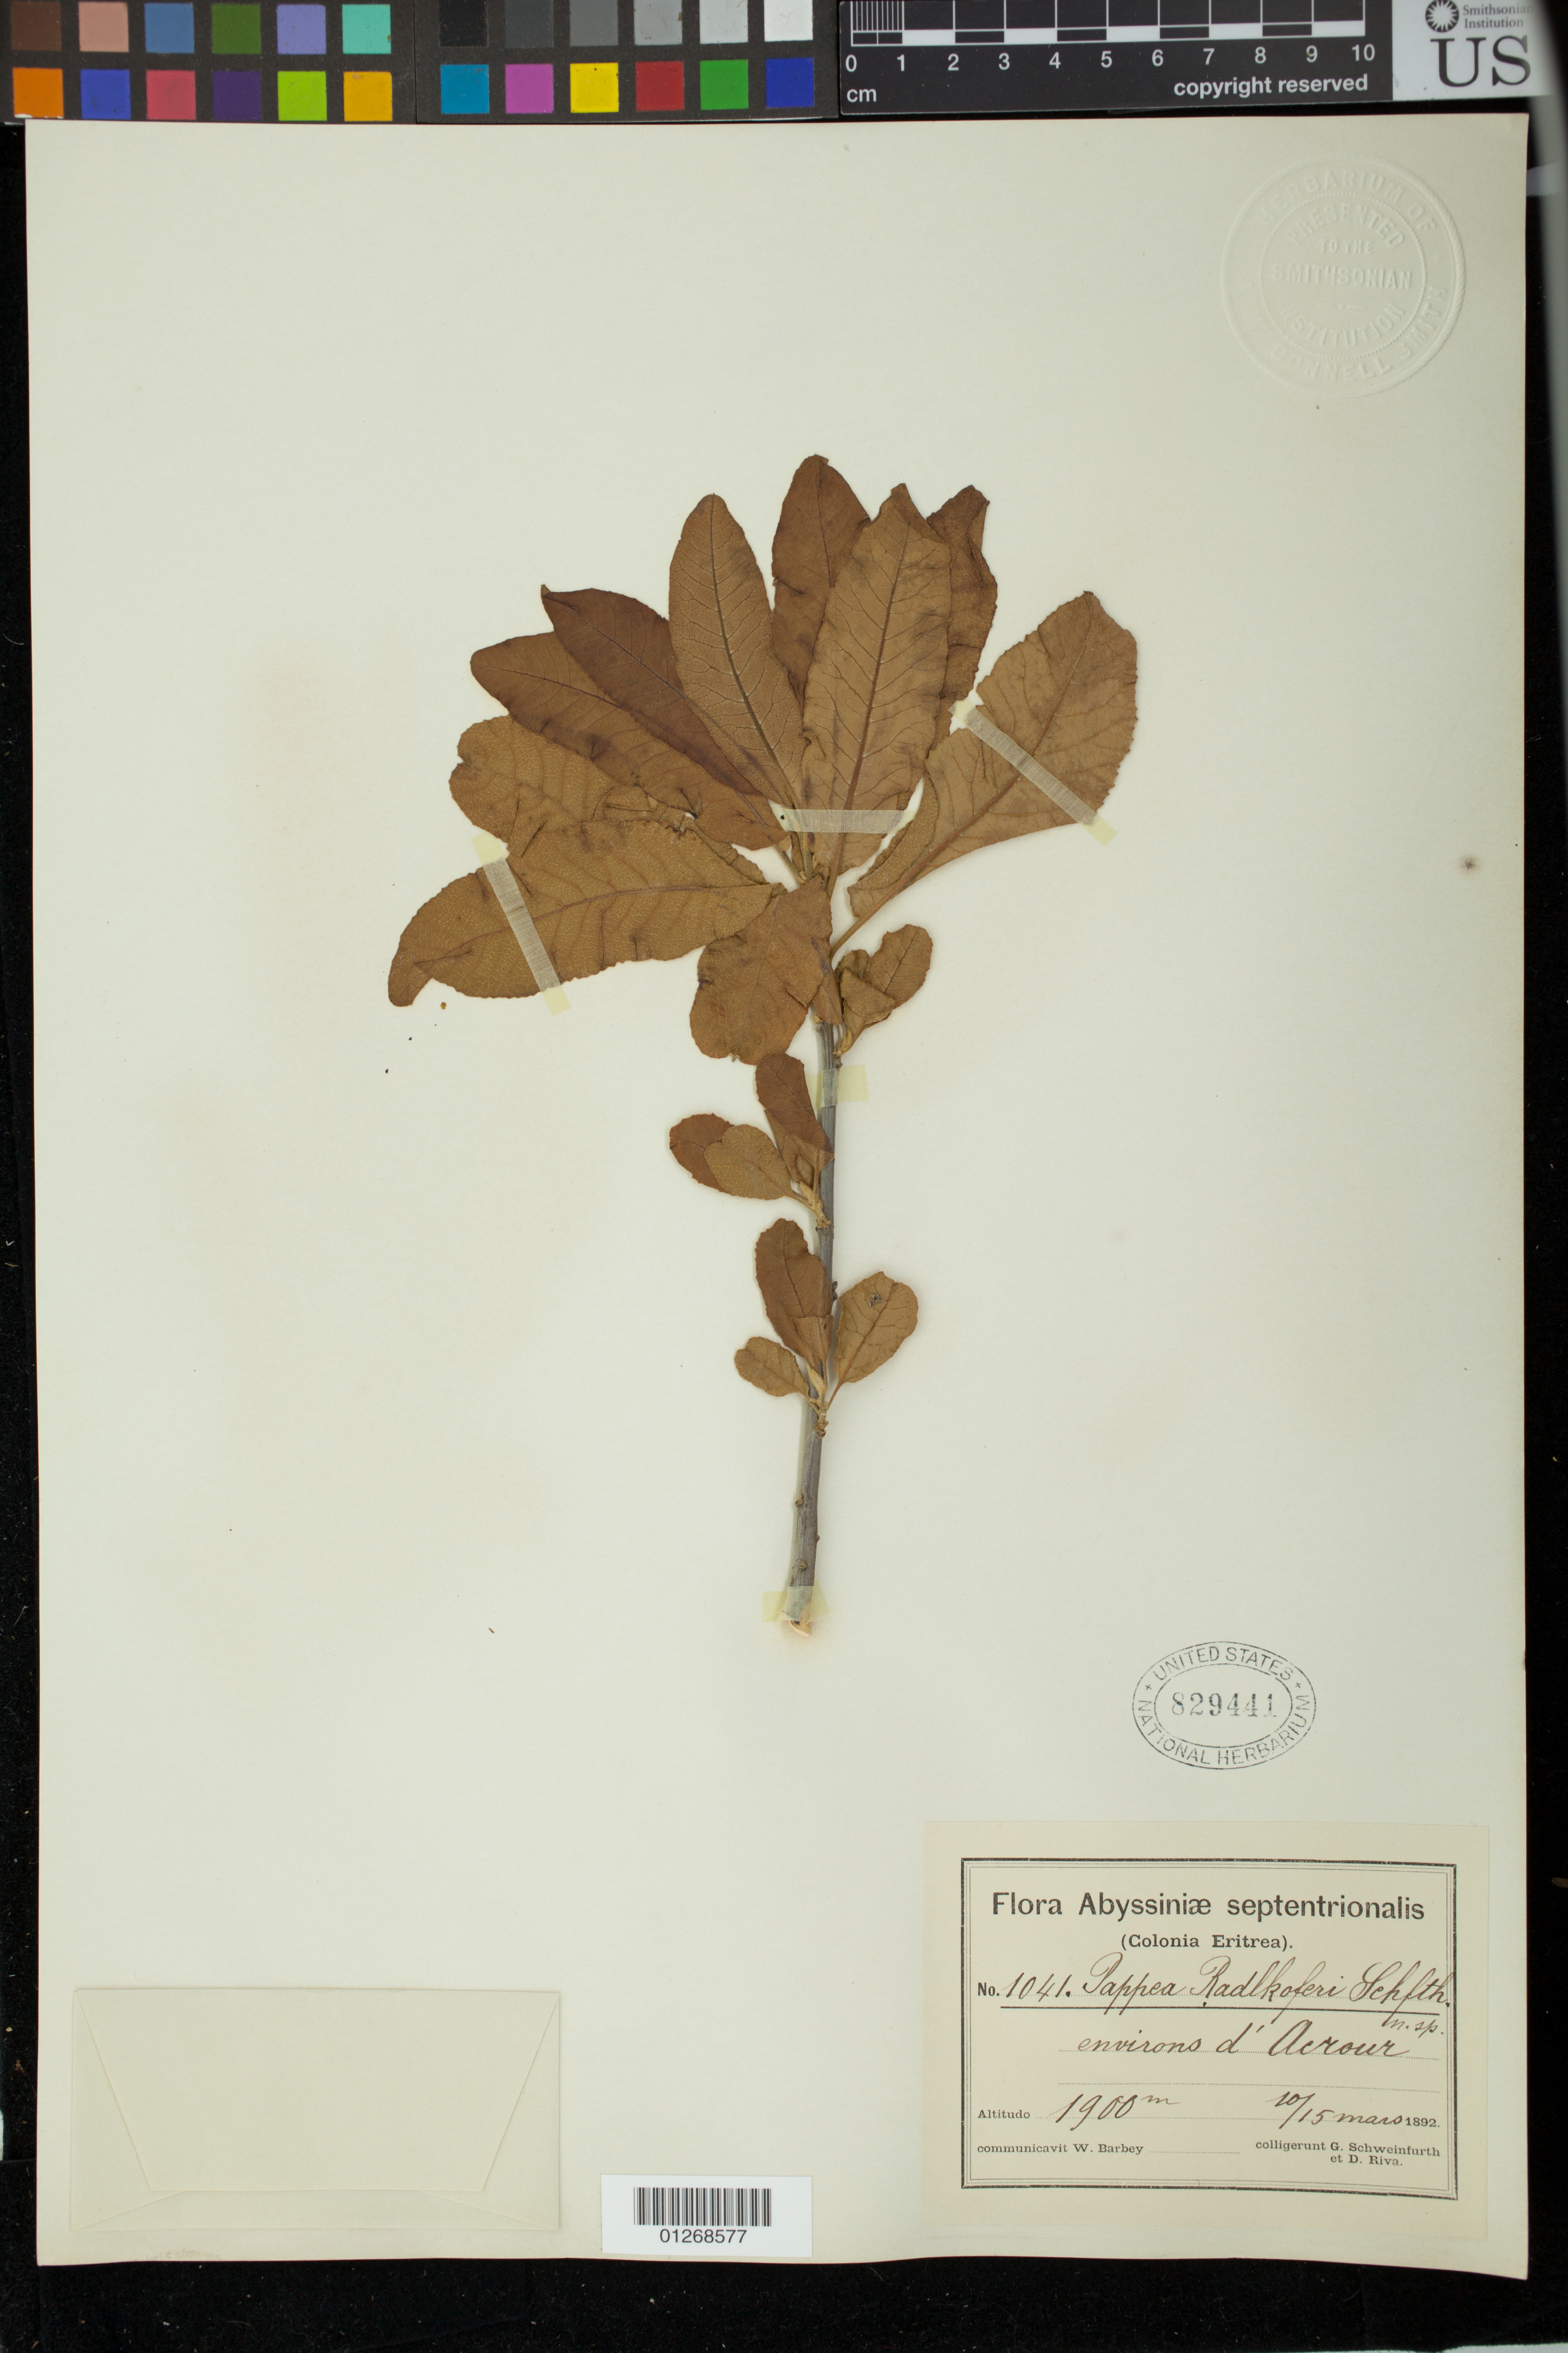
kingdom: Plantae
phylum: Tracheophyta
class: Magnoliopsida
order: Sapindales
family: Sapindaceae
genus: Pappea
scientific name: Pappea radlkoferi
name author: Schweinf.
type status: Possible Type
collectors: G. A. Schweinfurth & D. Riva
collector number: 1041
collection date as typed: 10/15 mars 1892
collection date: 1892-03-10/1892-03-15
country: Eritrea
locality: "Abyssinia", Colonia Eritrea, environs d'Acrour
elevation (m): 1900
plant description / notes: Surely original material, but dubiously a type; protologue cites (among several syntypes) "bei Acrur (1900 m.) April, fr. 1041, coll. 94" [several other herbaria have duplicates of Schweinfurth 1041 recorded as "isosyntype", with varying collection data]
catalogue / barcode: US 829441